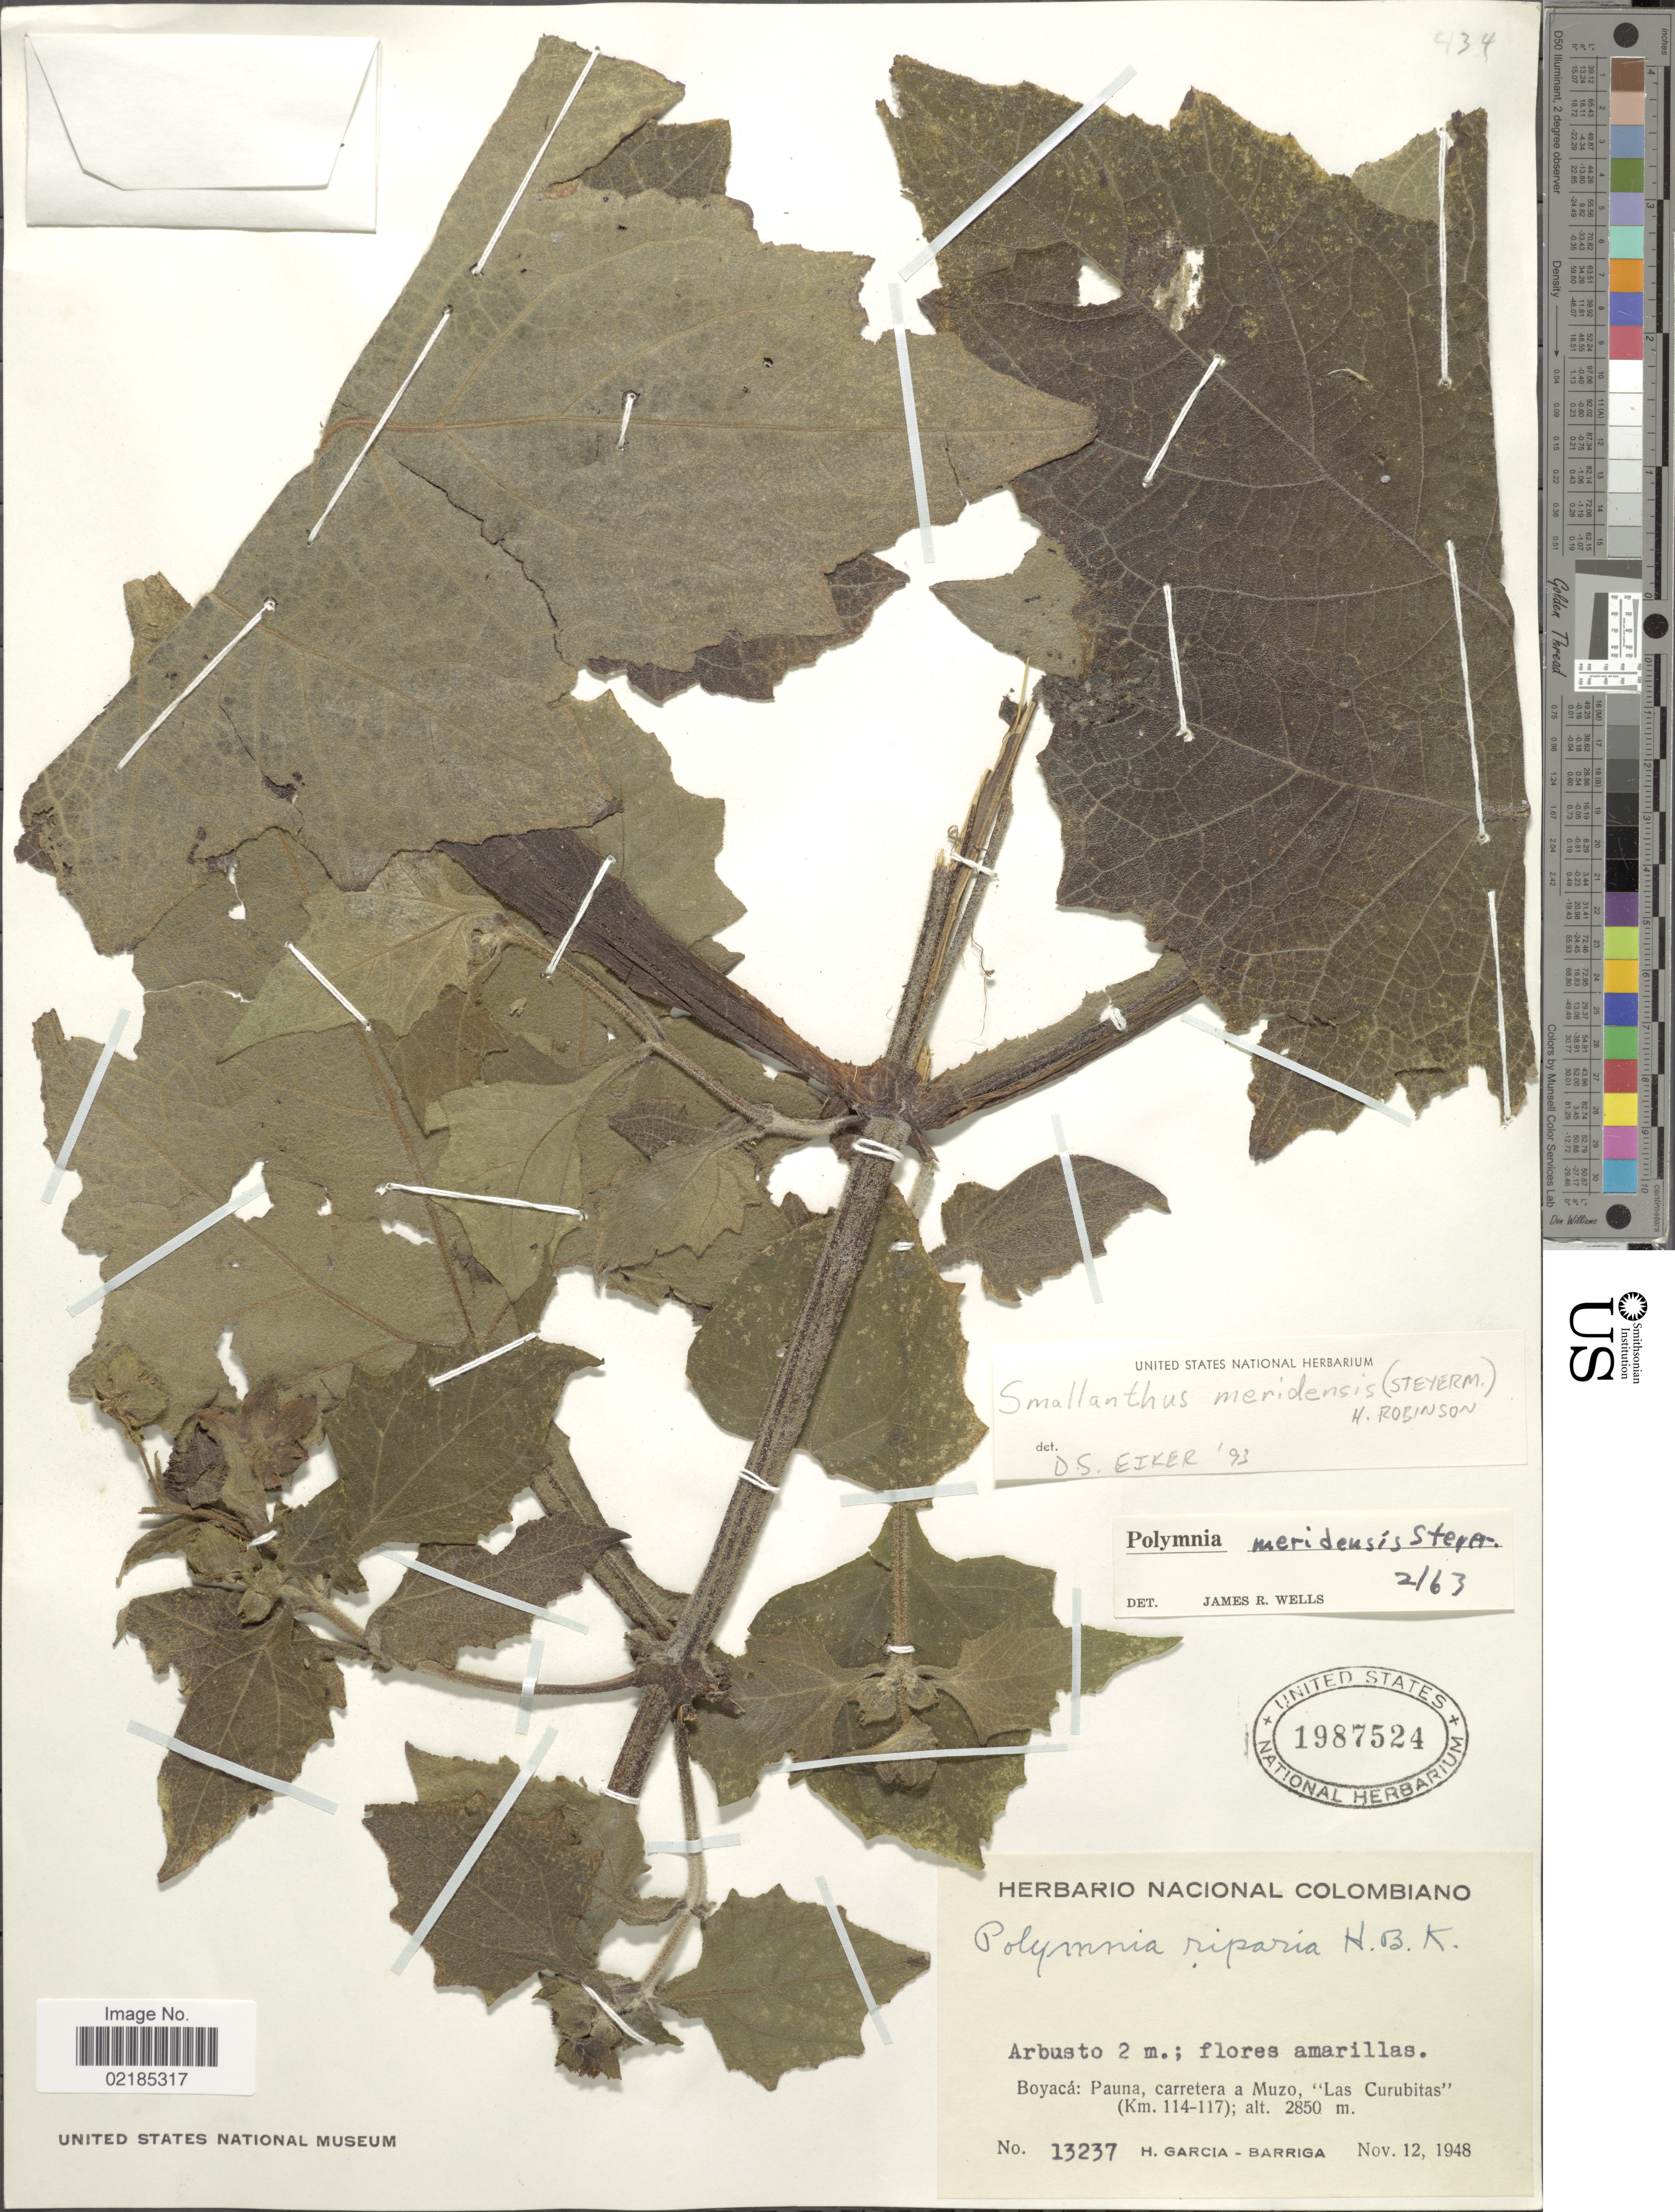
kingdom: Plantae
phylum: Tracheophyta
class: Magnoliopsida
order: Asterales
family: Asteraceae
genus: Smallanthus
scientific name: Smallanthus meridensis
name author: (Steyerm.) H. Rob.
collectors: H. García Barriga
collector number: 13237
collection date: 1948-11-12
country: Colombia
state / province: Boyacá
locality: Pauna, carretera a Muzo, "Las Curubitas" (Km. 114-117)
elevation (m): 2850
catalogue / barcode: US 1987524